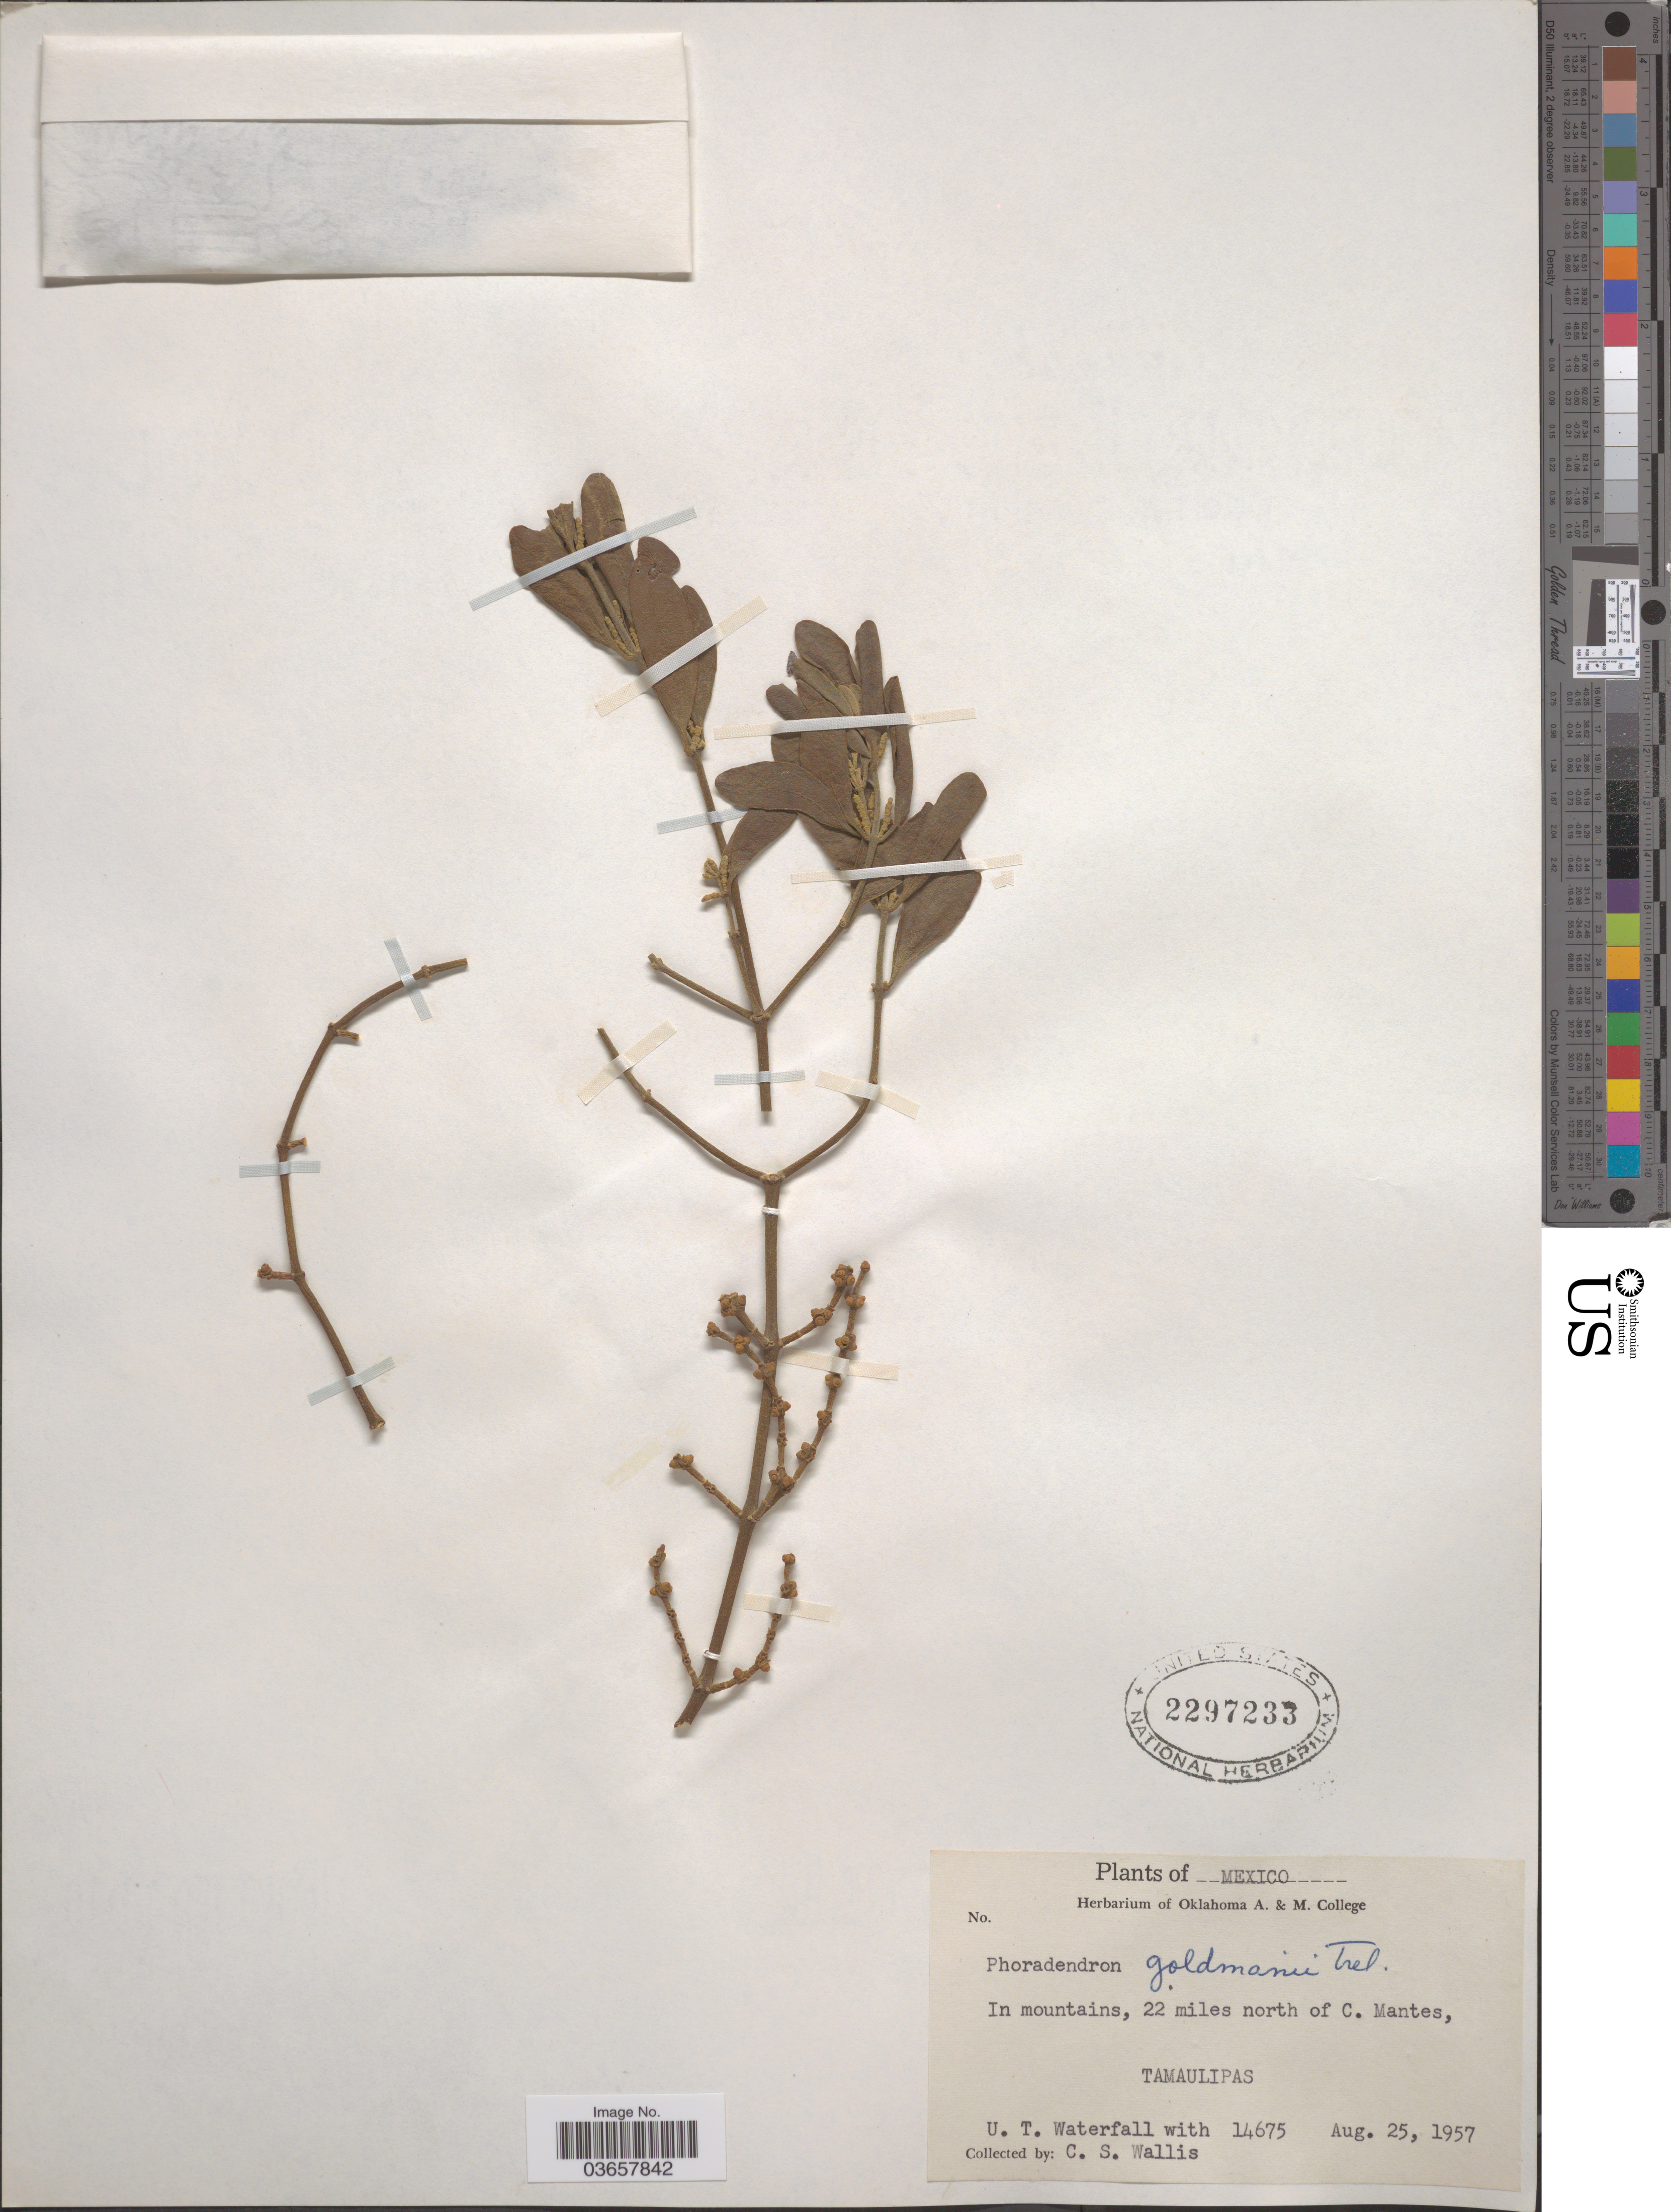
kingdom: Plantae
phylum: Tracheophyta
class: Magnoliopsida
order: Santalales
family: Viscaceae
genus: Phoradendron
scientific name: Phoradendron tomentosum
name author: DC.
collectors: C. S. Wallis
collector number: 14675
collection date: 1957-08-25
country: Mexico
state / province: Tamaulipas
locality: In mountains, 22 miles north of C. Mantes.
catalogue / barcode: US 2297233